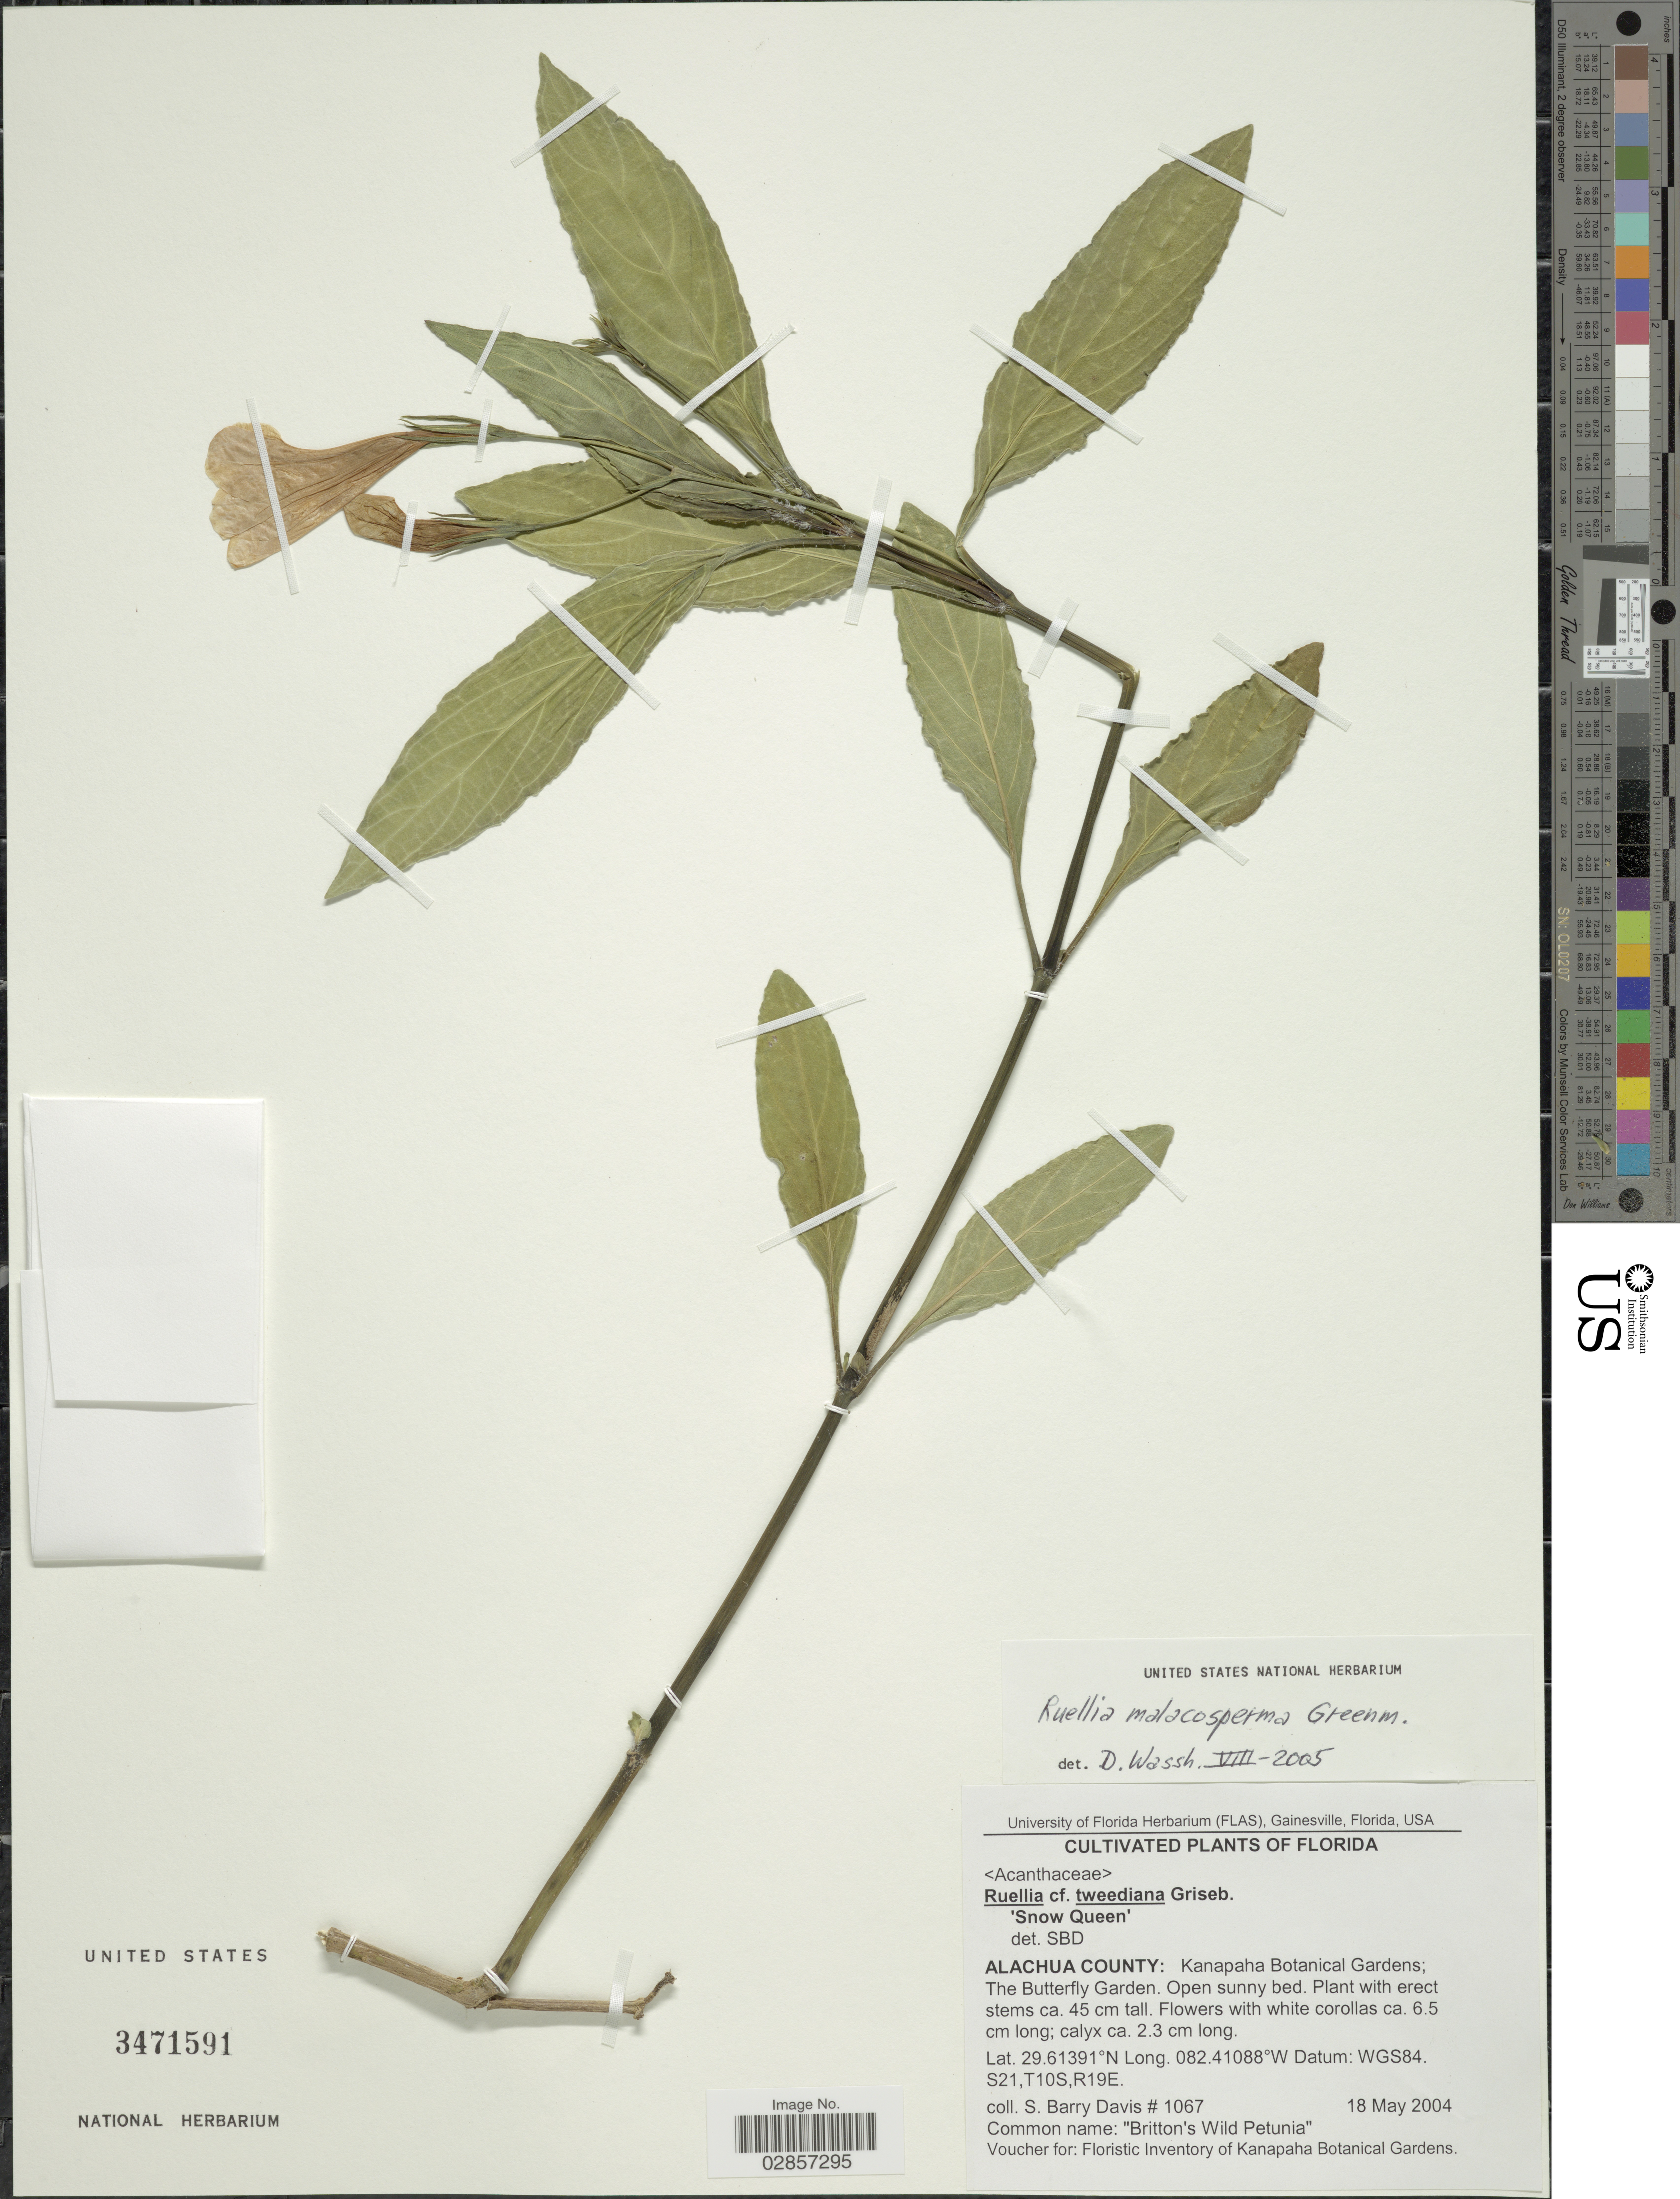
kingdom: Plantae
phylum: Tracheophyta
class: Magnoliopsida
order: Lamiales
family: Acanthaceae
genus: Ruellia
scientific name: Ruellia malacosperma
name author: Greenm.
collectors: S. Davis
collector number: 1067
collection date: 2004-05-18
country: United States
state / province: Florida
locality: Alachua County: Kanapaha Botanical Gardens; The Butterfly Garden, Datum: WGS84, S21, T10S, R19E.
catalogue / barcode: US 3471591